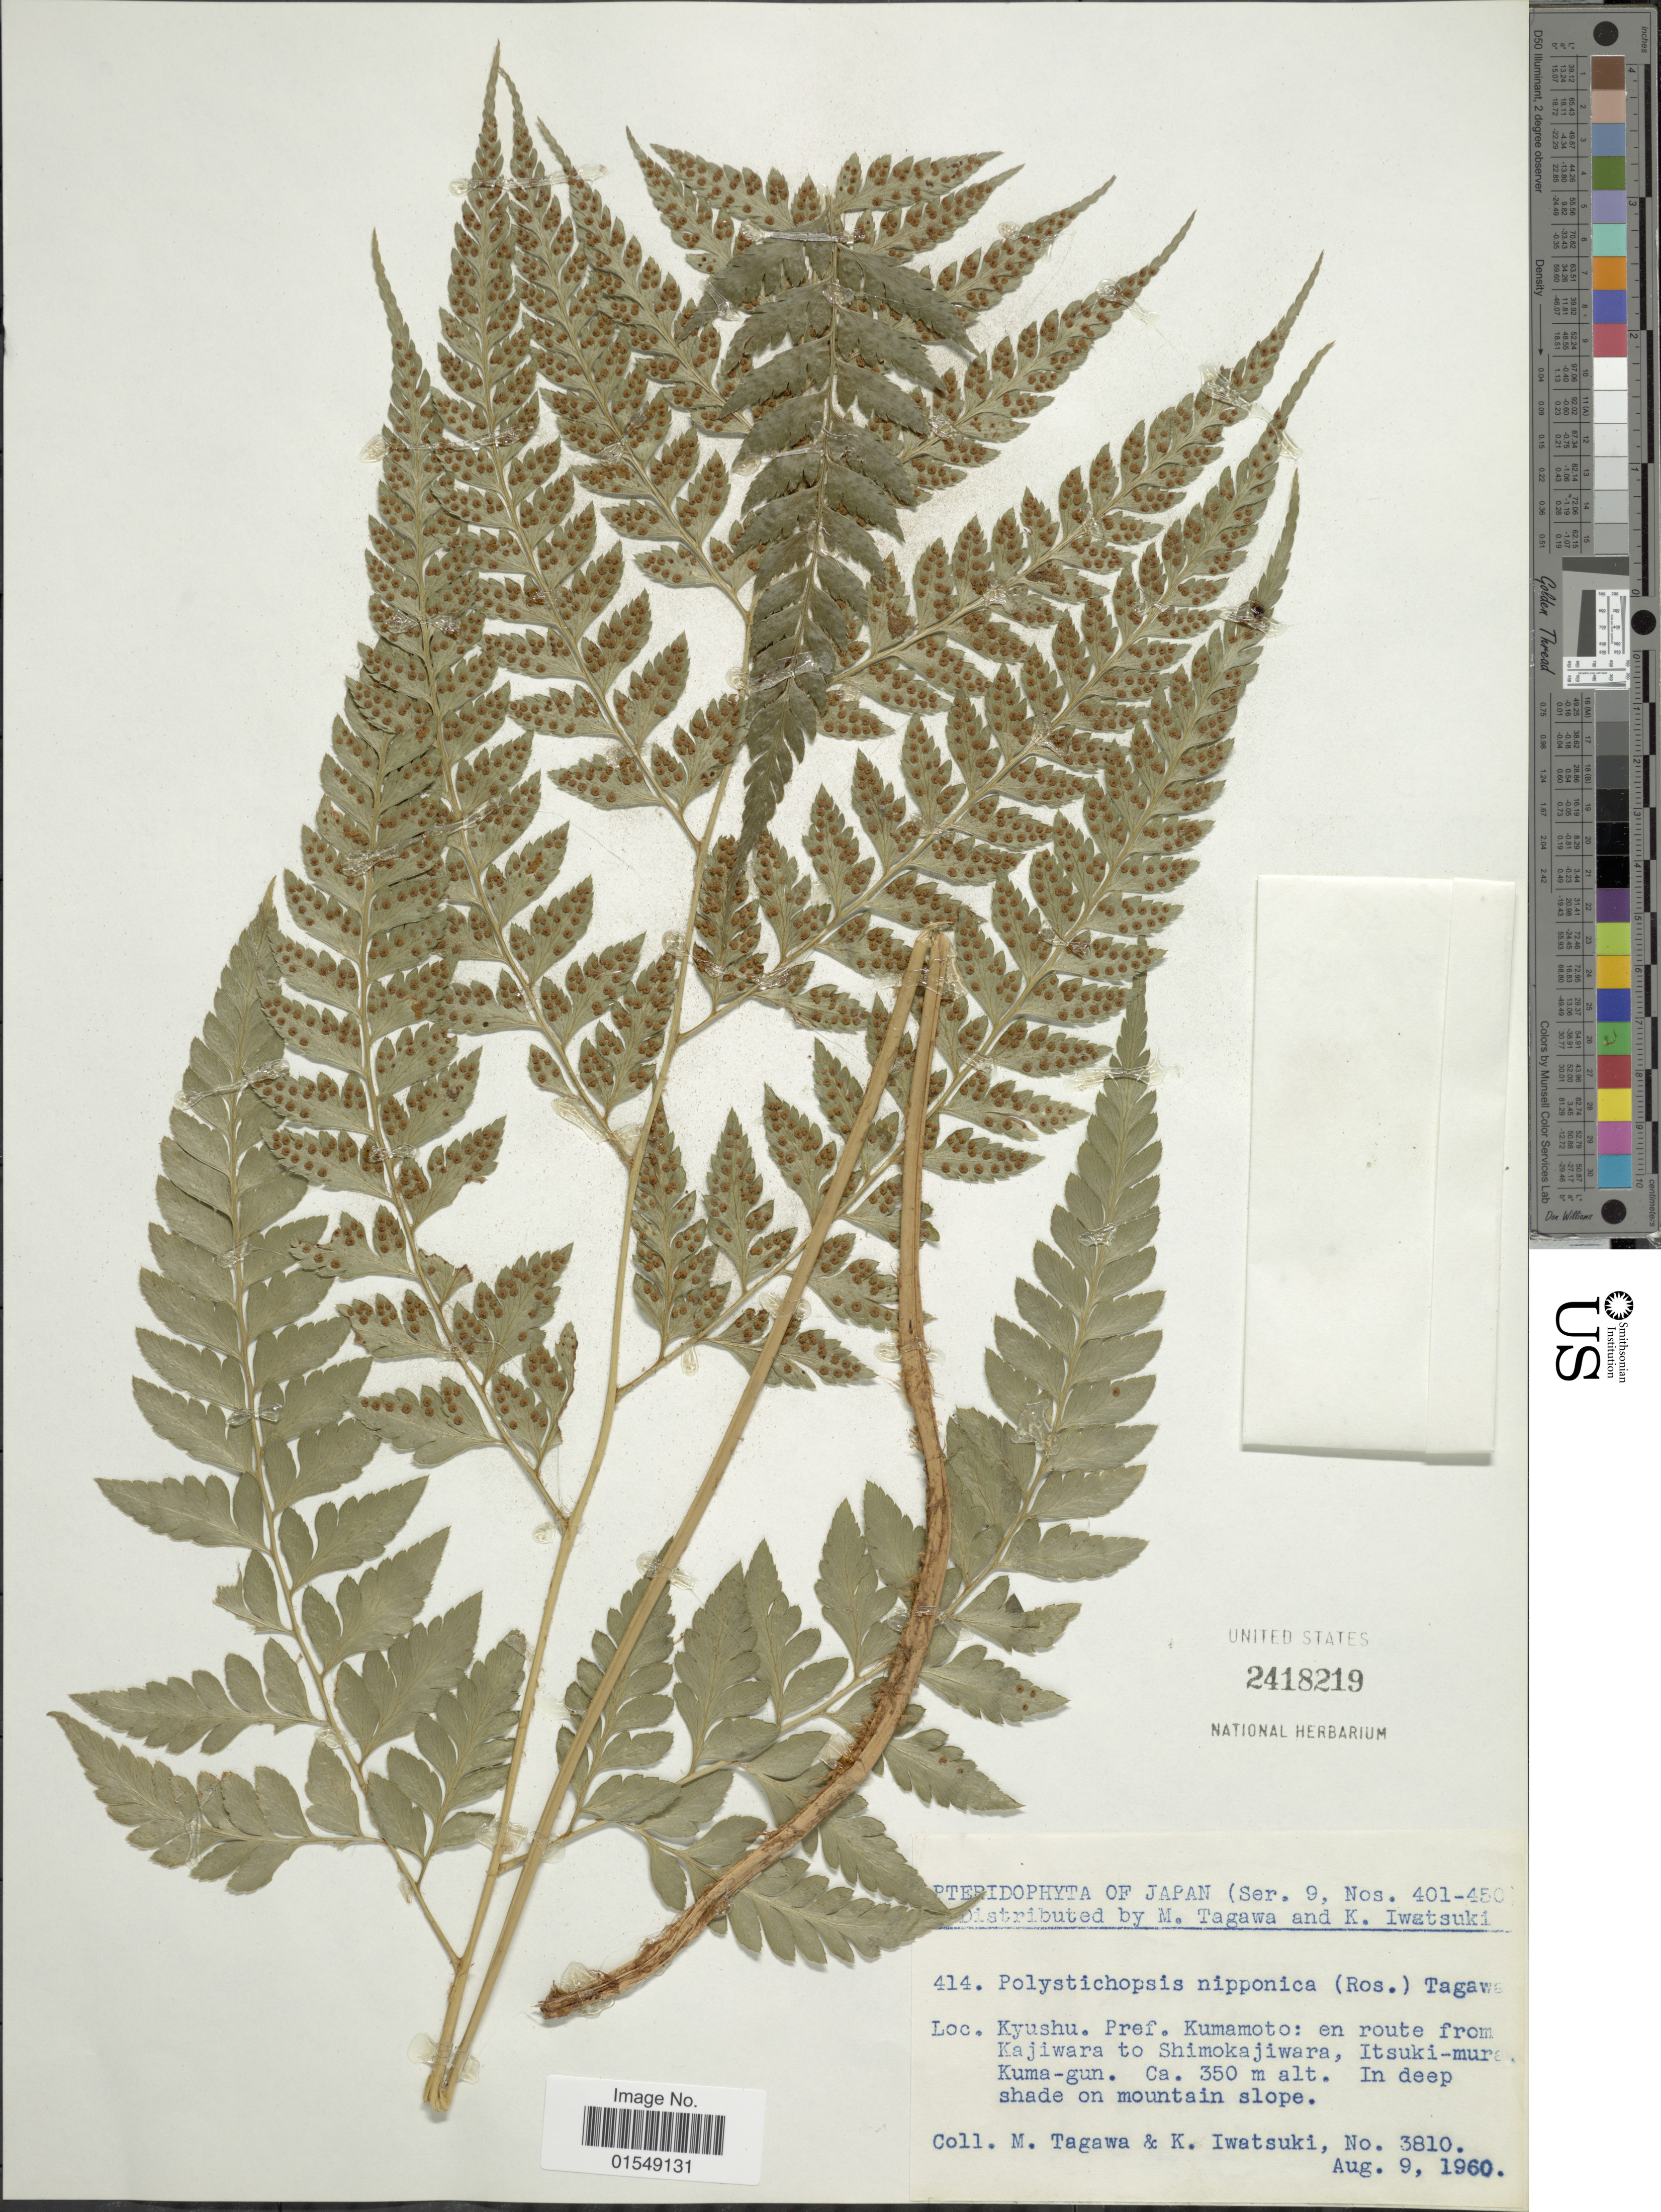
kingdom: Plantae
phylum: Tracheophyta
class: Polypodiopsida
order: Polypodiales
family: Dryopteridaceae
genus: Arachniodes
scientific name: Arachniodes nipponica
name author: (Rosenst.) Ohwi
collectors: M. Tagawa & K. Iwatsuki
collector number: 3810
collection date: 1960-08-09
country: Japan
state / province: Kumamoto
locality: Kyushu, en route from Kajiwara to Shimokajiwara, Itsuki-mura, Kuma-gun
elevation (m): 350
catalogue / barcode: US 2418219